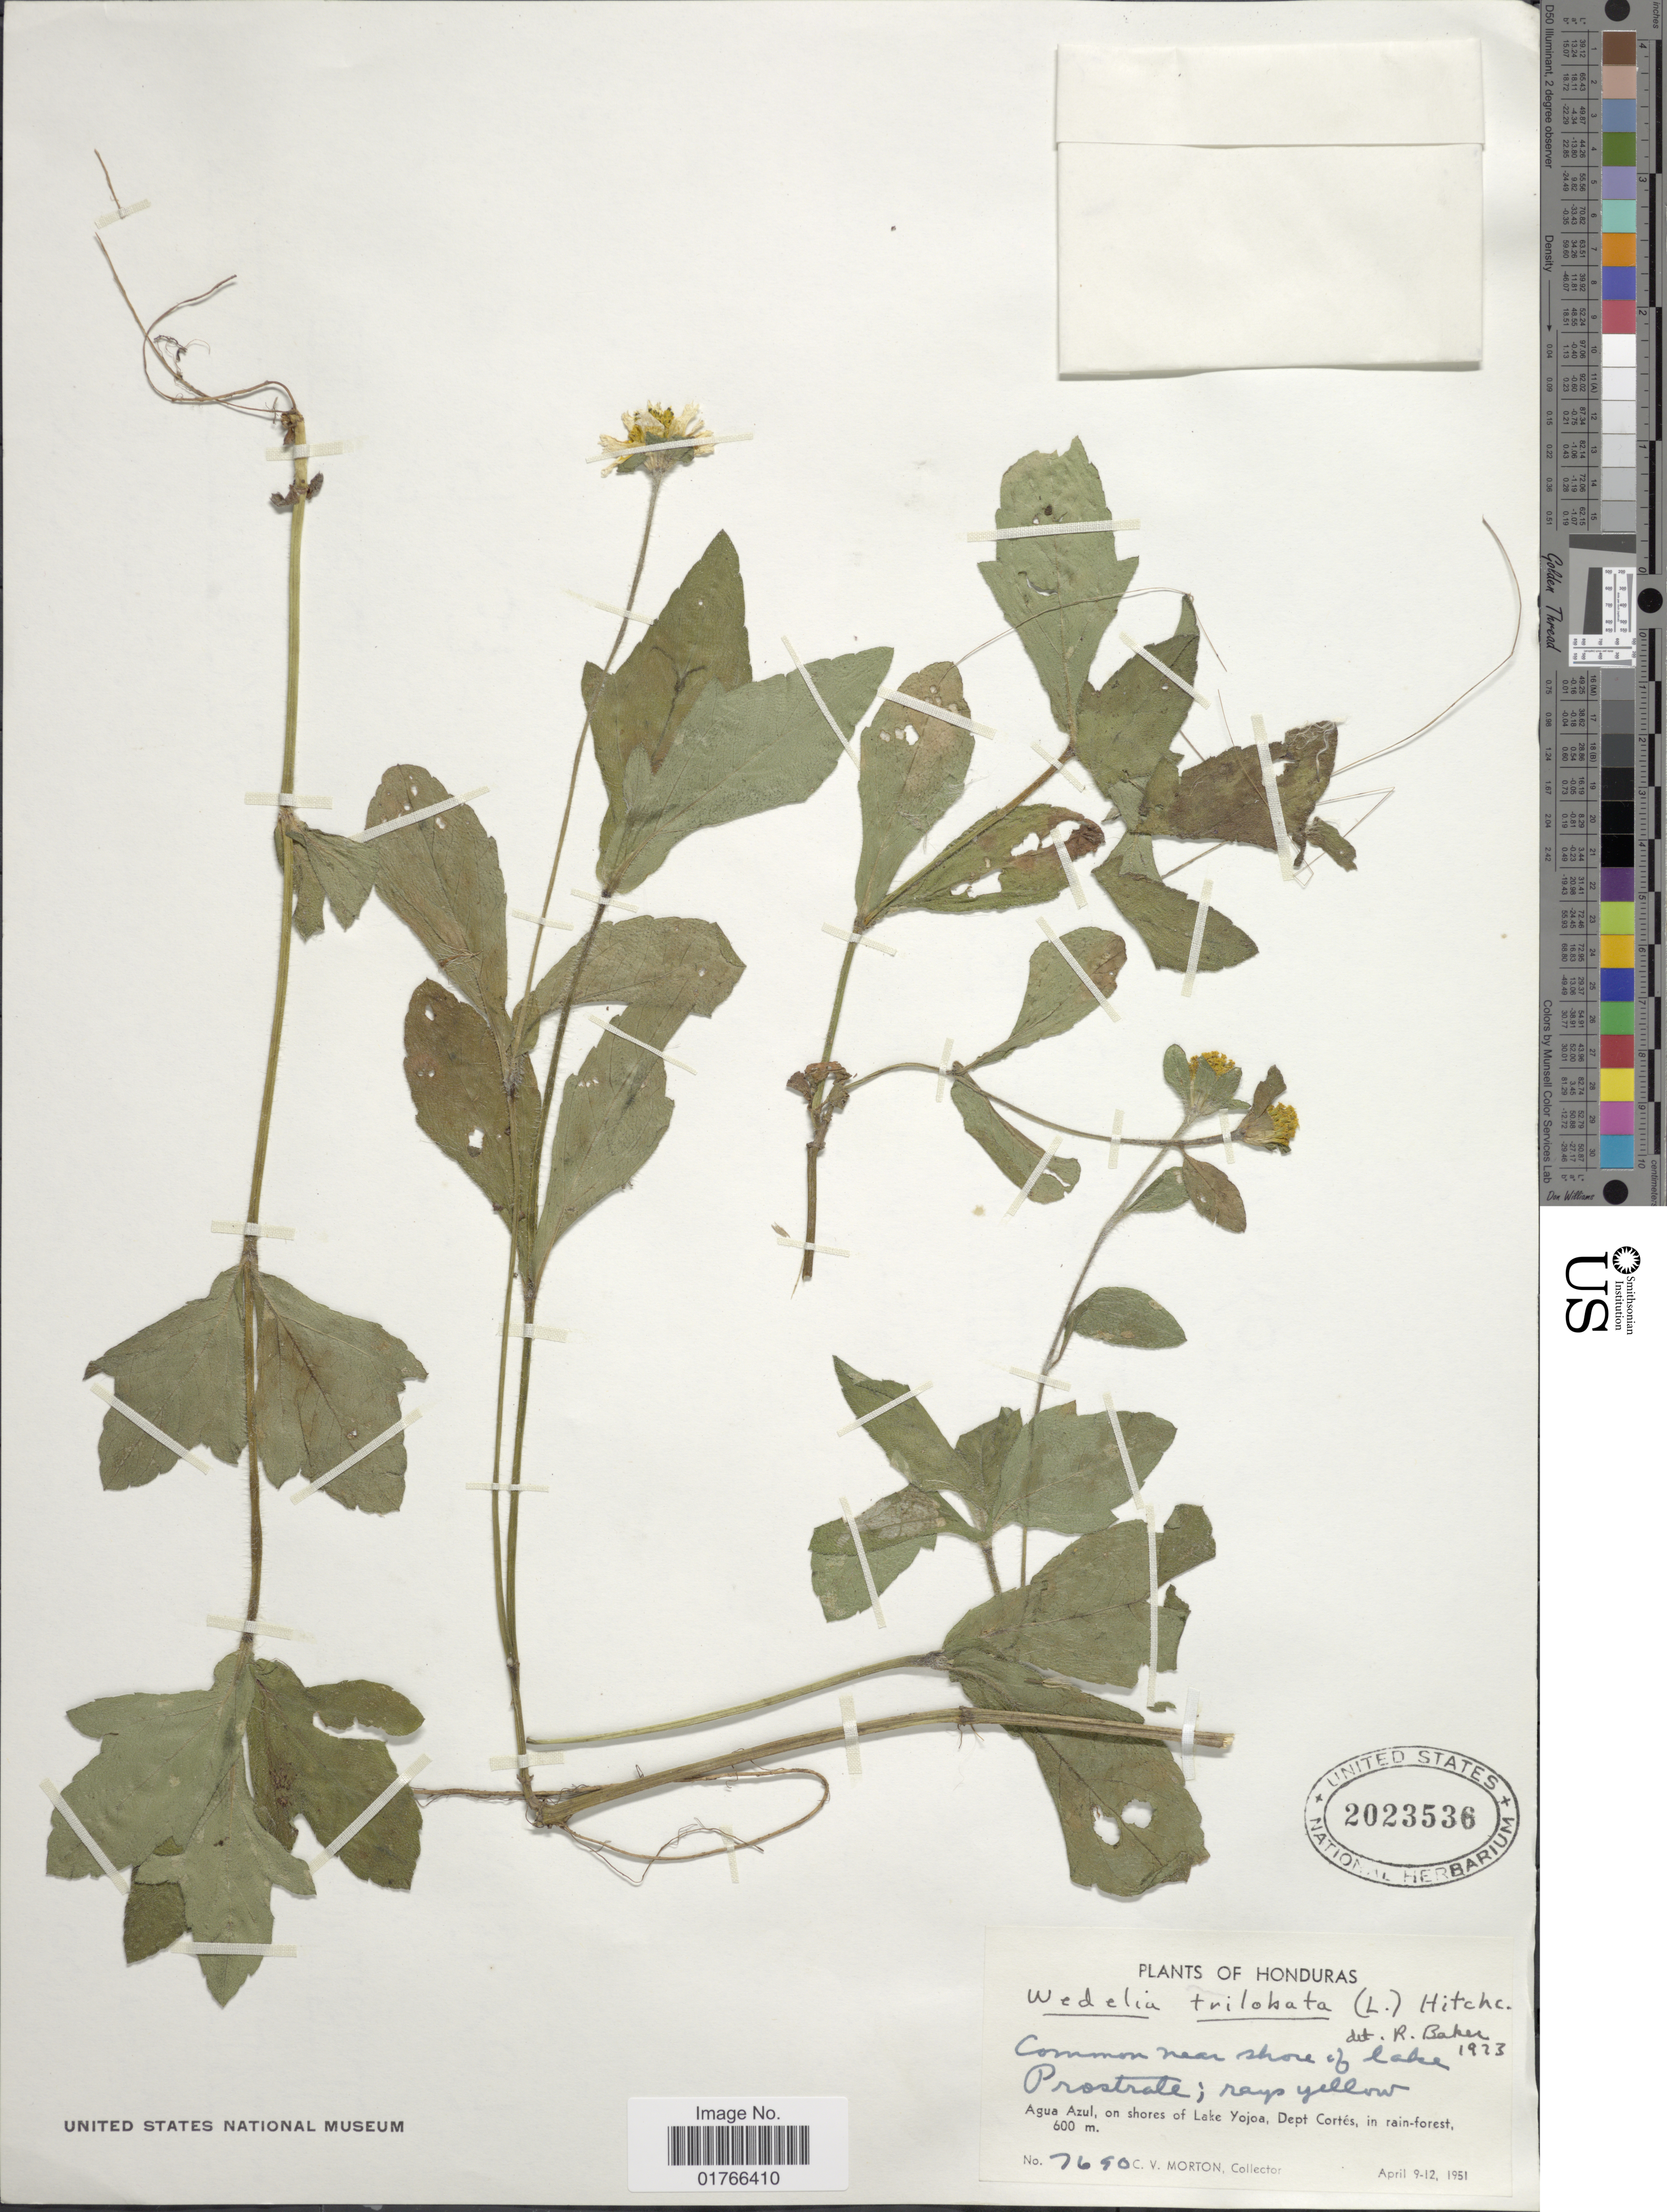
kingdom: Plantae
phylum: Tracheophyta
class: Magnoliopsida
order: Asterales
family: Asteraceae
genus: Sphagneticola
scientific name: Sphagneticola trilobata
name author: (L.) Pruski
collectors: C. V. Morton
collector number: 7690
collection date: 1951-04-09/1951-04-12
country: Honduras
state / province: Cortés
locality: Agua Azul, on shores of Lake Yojoa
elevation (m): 600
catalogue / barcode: US 2023536